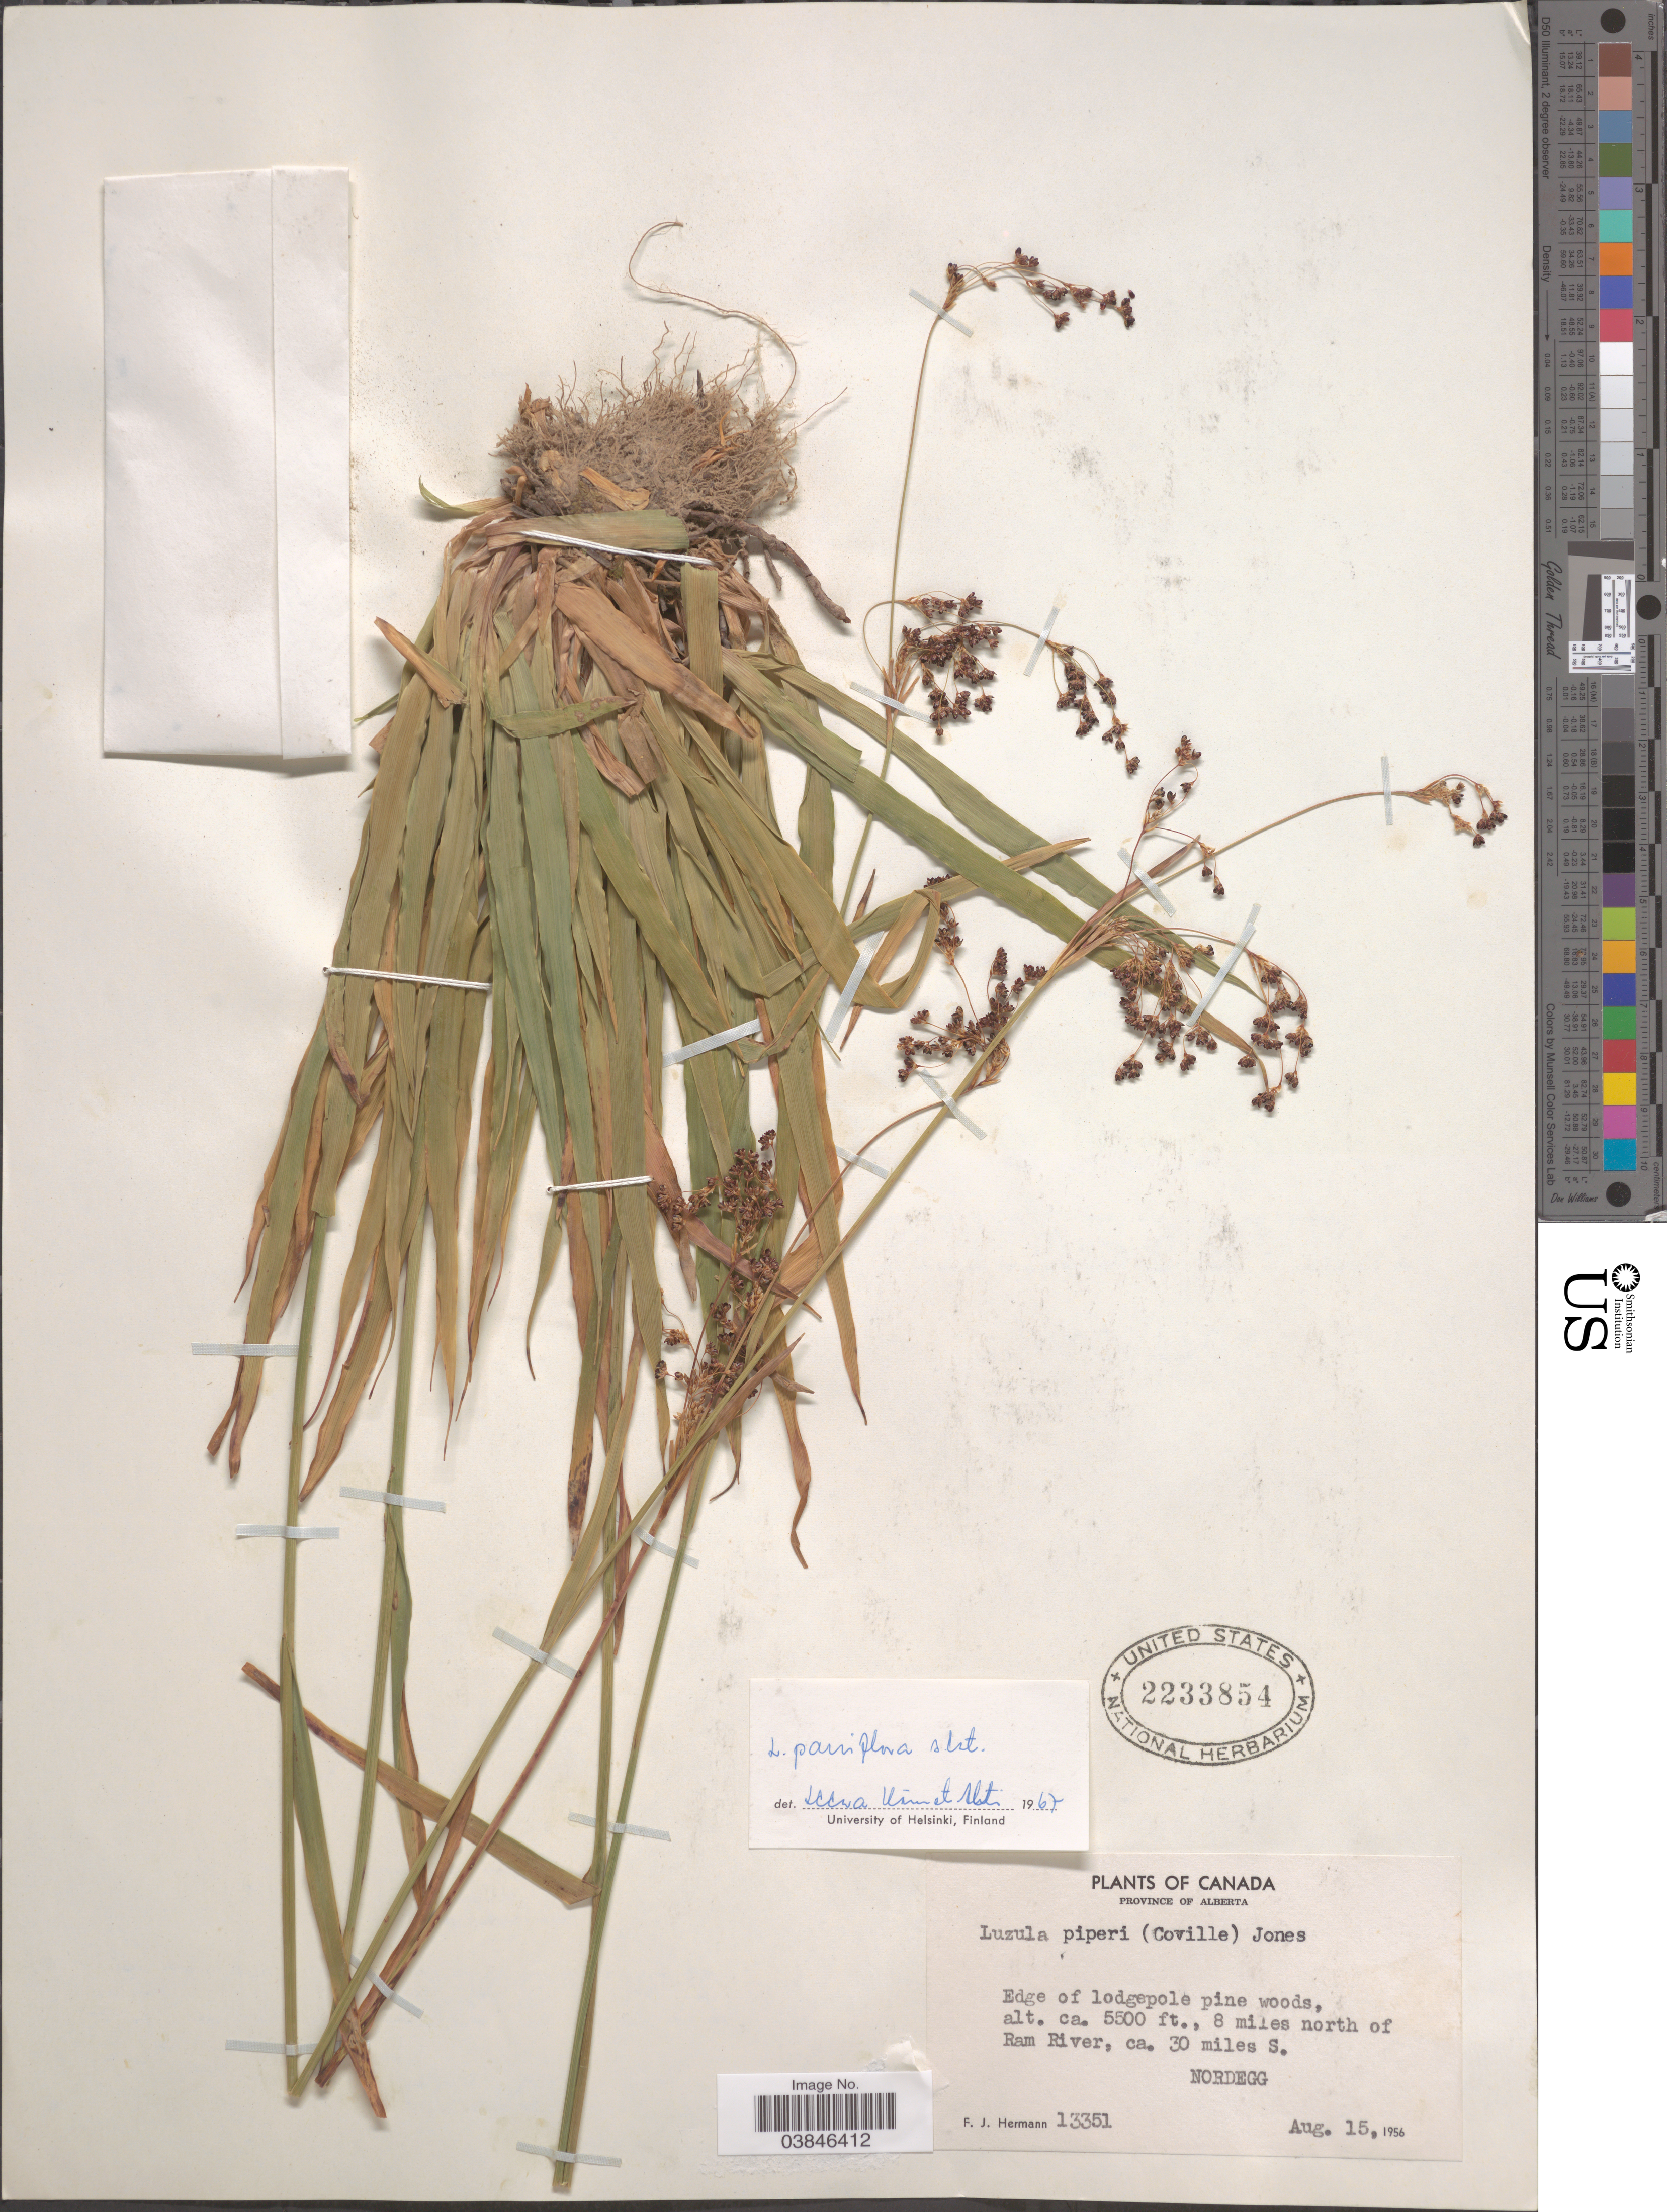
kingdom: Plantae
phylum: Tracheophyta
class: Liliopsida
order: Poales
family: Juncaceae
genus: Luzula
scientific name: Luzula parviflora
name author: (Ehrh.) Desv.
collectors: F. J. Hermann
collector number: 13351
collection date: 1956-08-15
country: Canada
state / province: Alberta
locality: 8 miles north of Ram River, ca. 30 miles S. Nordegg.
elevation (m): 1676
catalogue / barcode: US 2233854